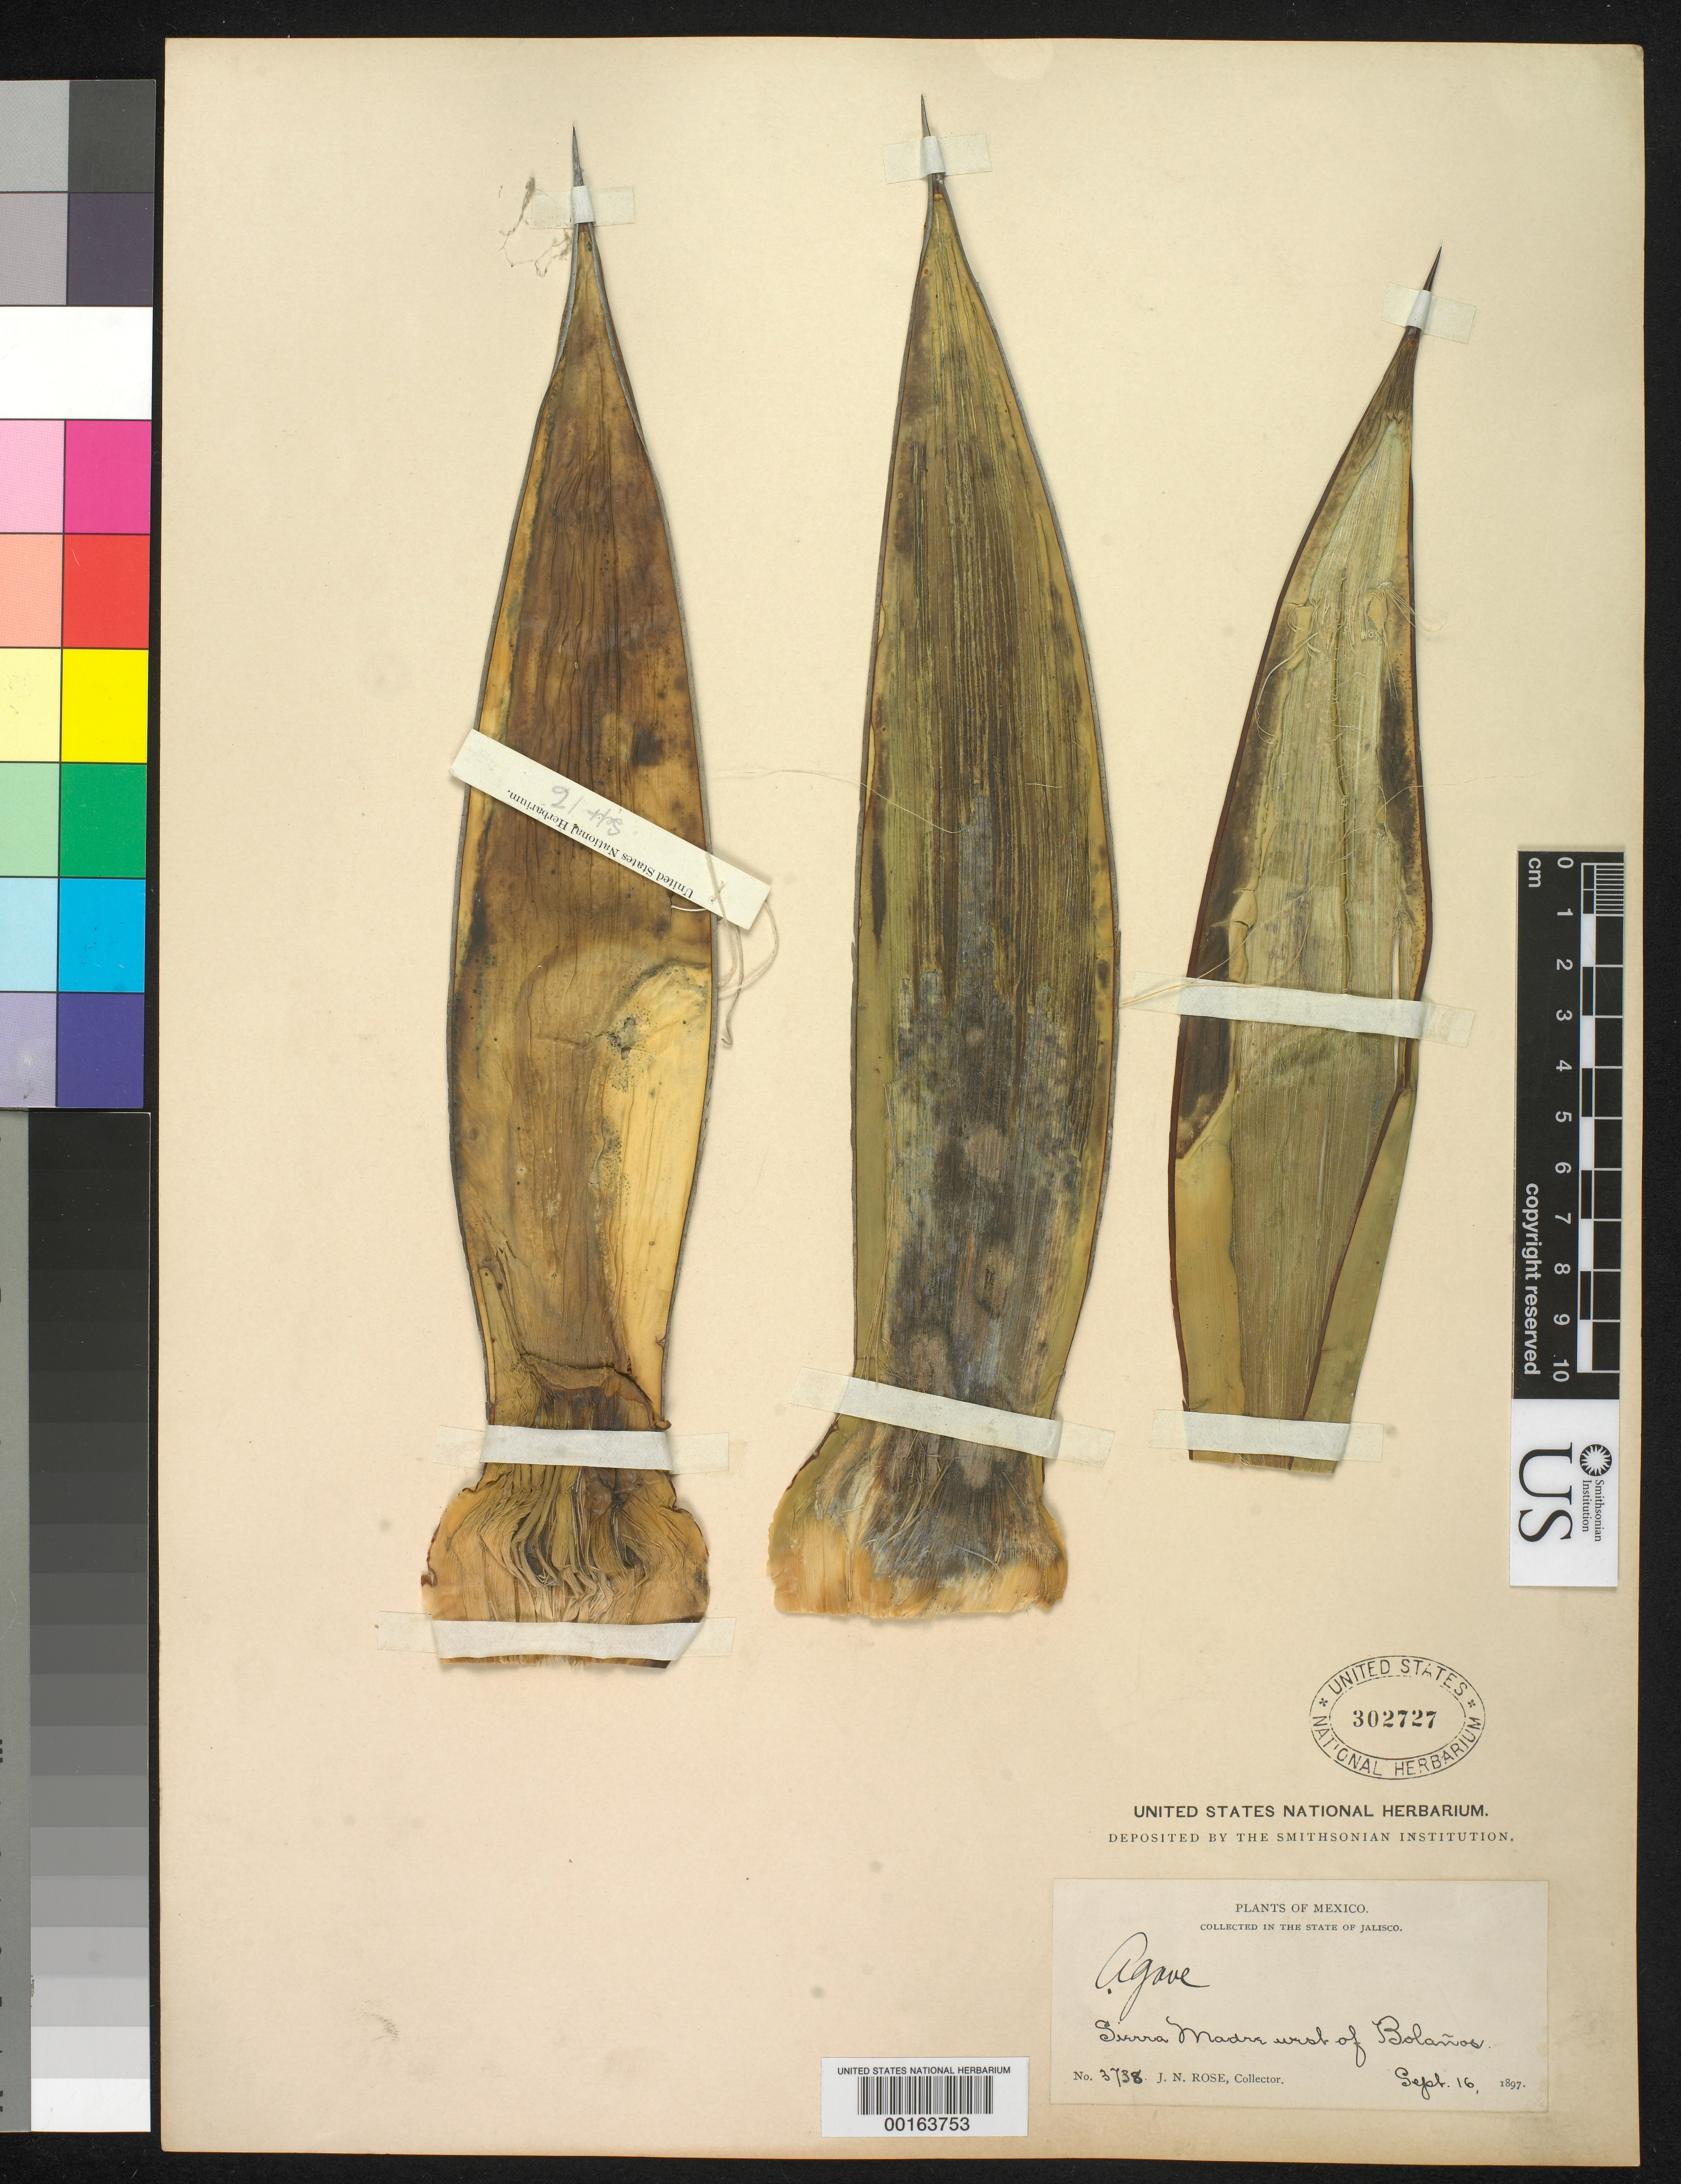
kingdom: Plantae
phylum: Tracheophyta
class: Liliopsida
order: Asparagales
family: Asparagaceae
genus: Agave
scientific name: Agave sp.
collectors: J. N. Rose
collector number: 3738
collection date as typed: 16 Sep 1897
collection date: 1897-09-16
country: Mexico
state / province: Jalisco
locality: Sierra Madre W of Bolanos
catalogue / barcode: US 302727